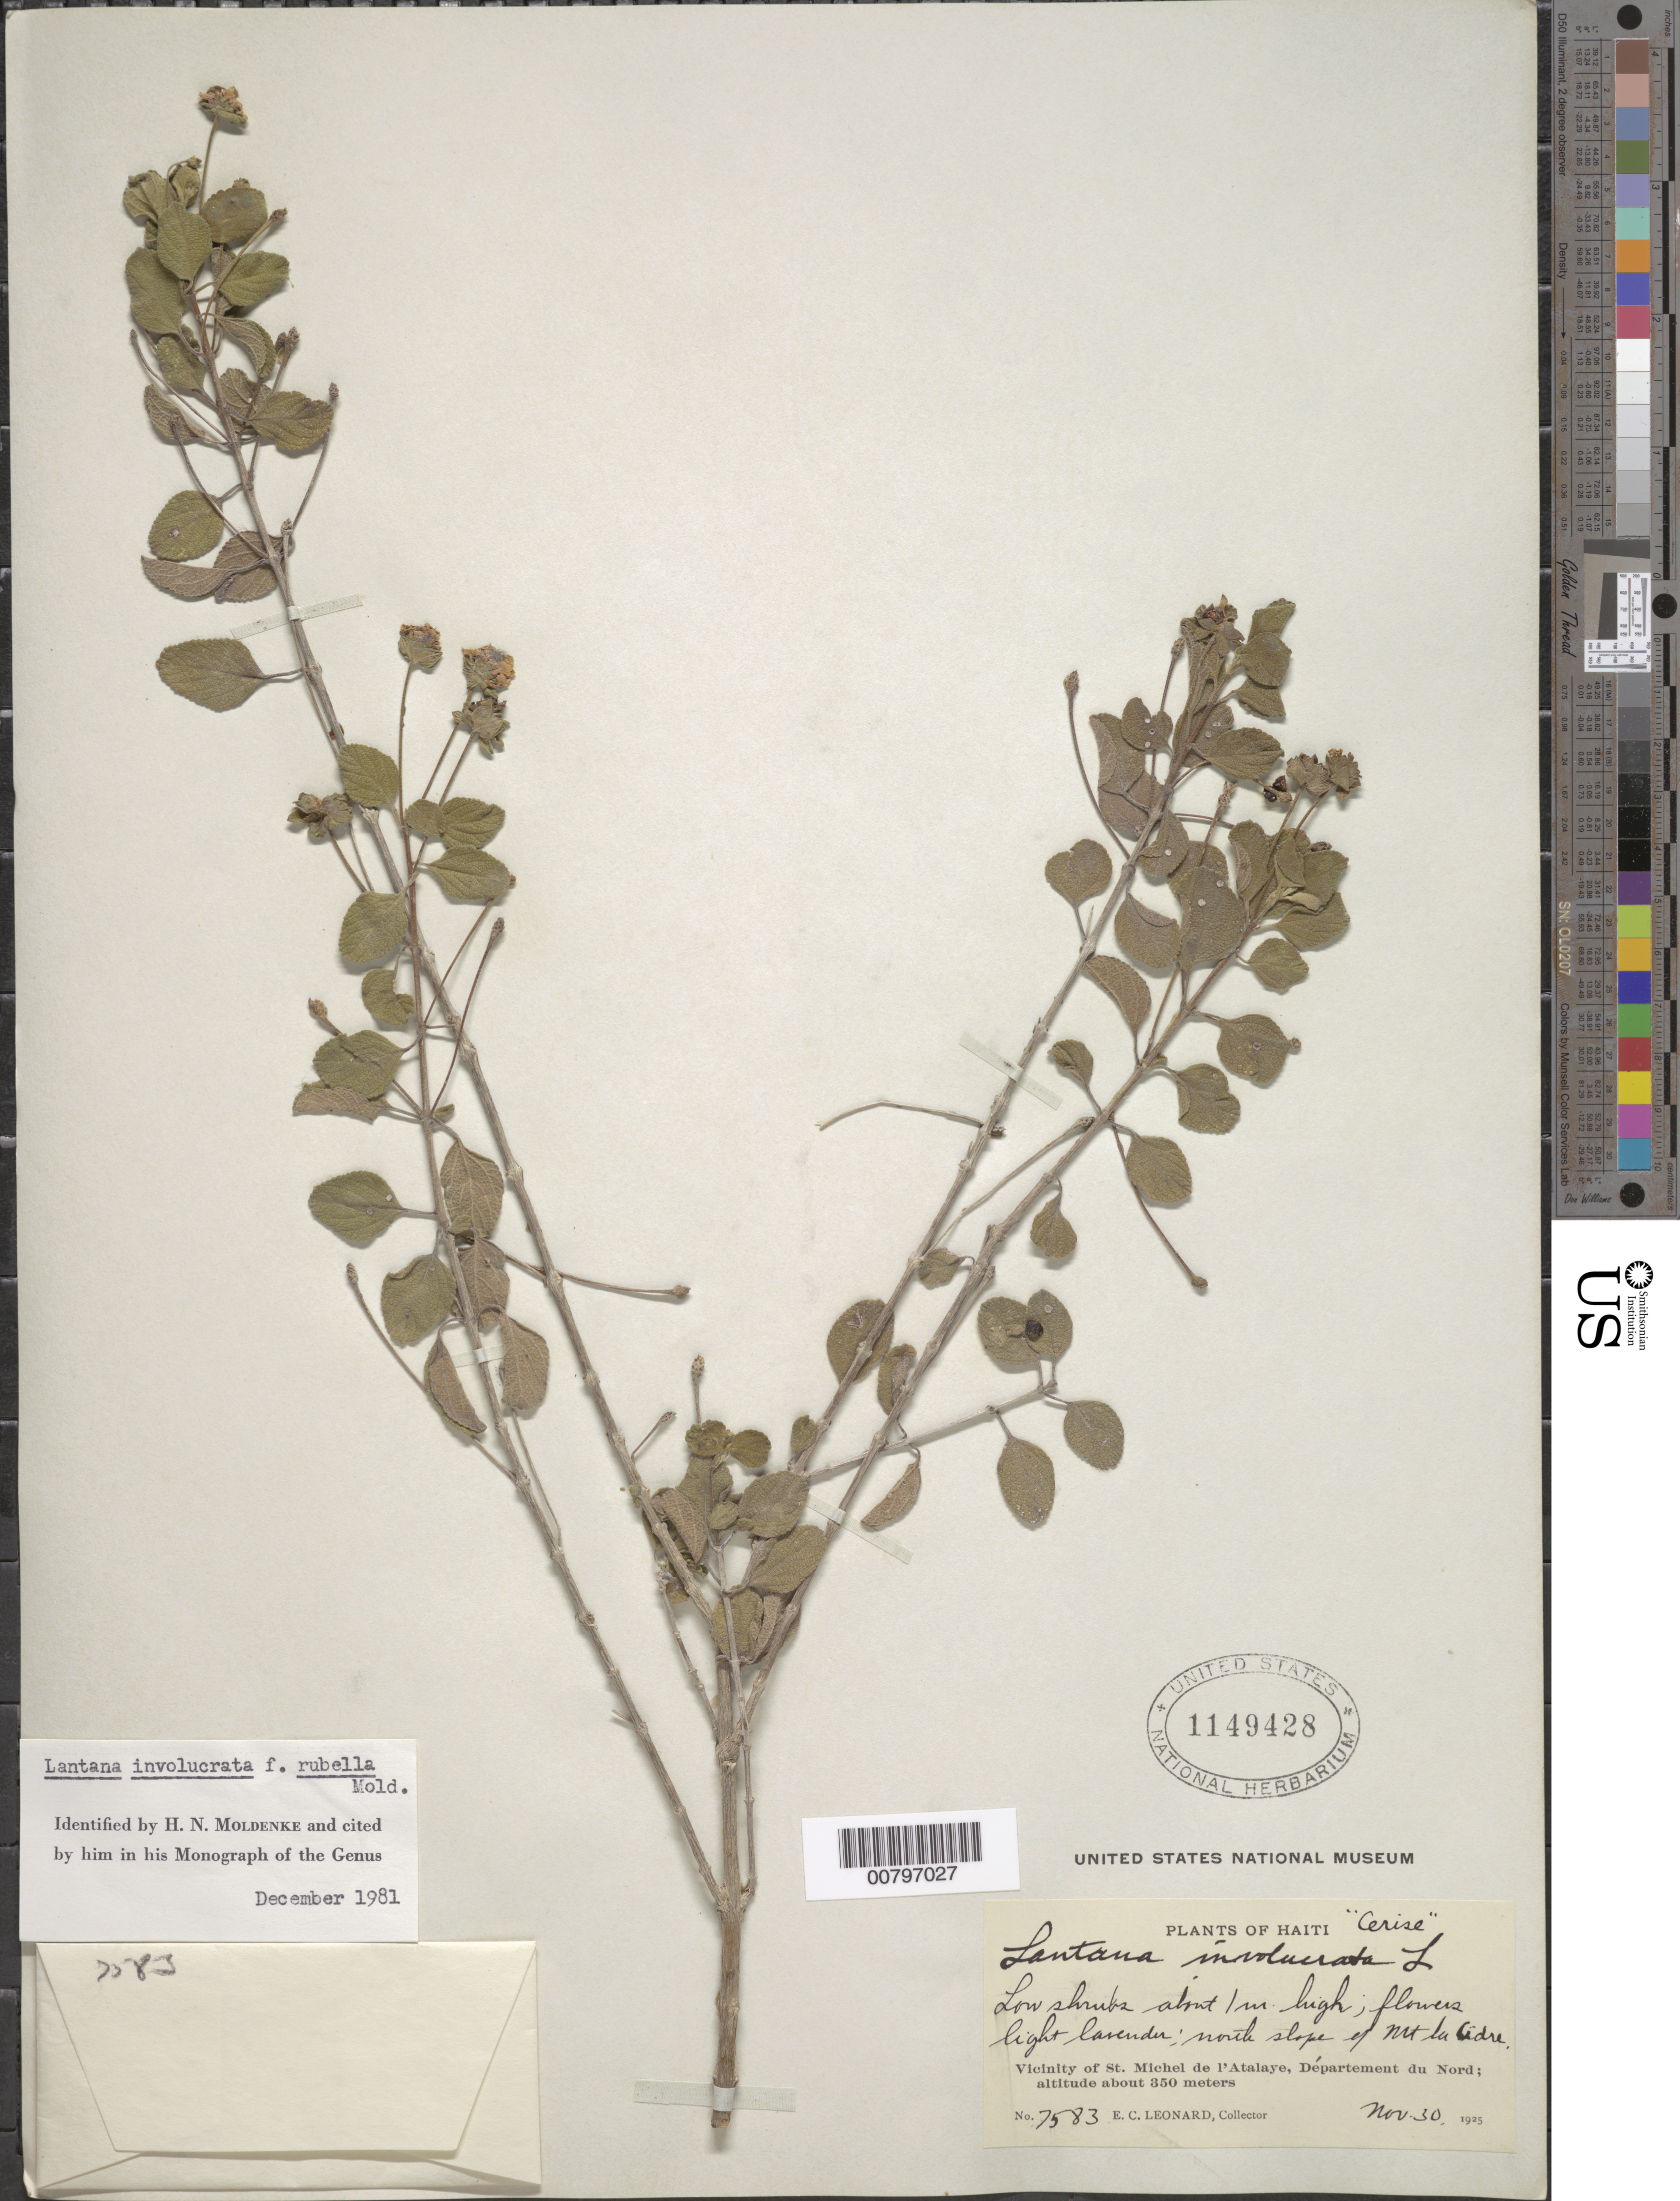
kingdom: Plantae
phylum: Tracheophyta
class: Magnoliopsida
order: Lamiales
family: Verbenaceae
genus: Lantana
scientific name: Lantana involucrata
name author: L.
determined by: Moldenke, H. N.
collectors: E. C. Leonard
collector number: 7583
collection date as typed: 30 Nov 1925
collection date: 1925-11-30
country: Haiti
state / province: Artibonite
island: Hispaniola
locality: Vicinity of St. Michel de l'Atalaye, north slope of Mt la Cidre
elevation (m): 350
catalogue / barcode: US 1149428